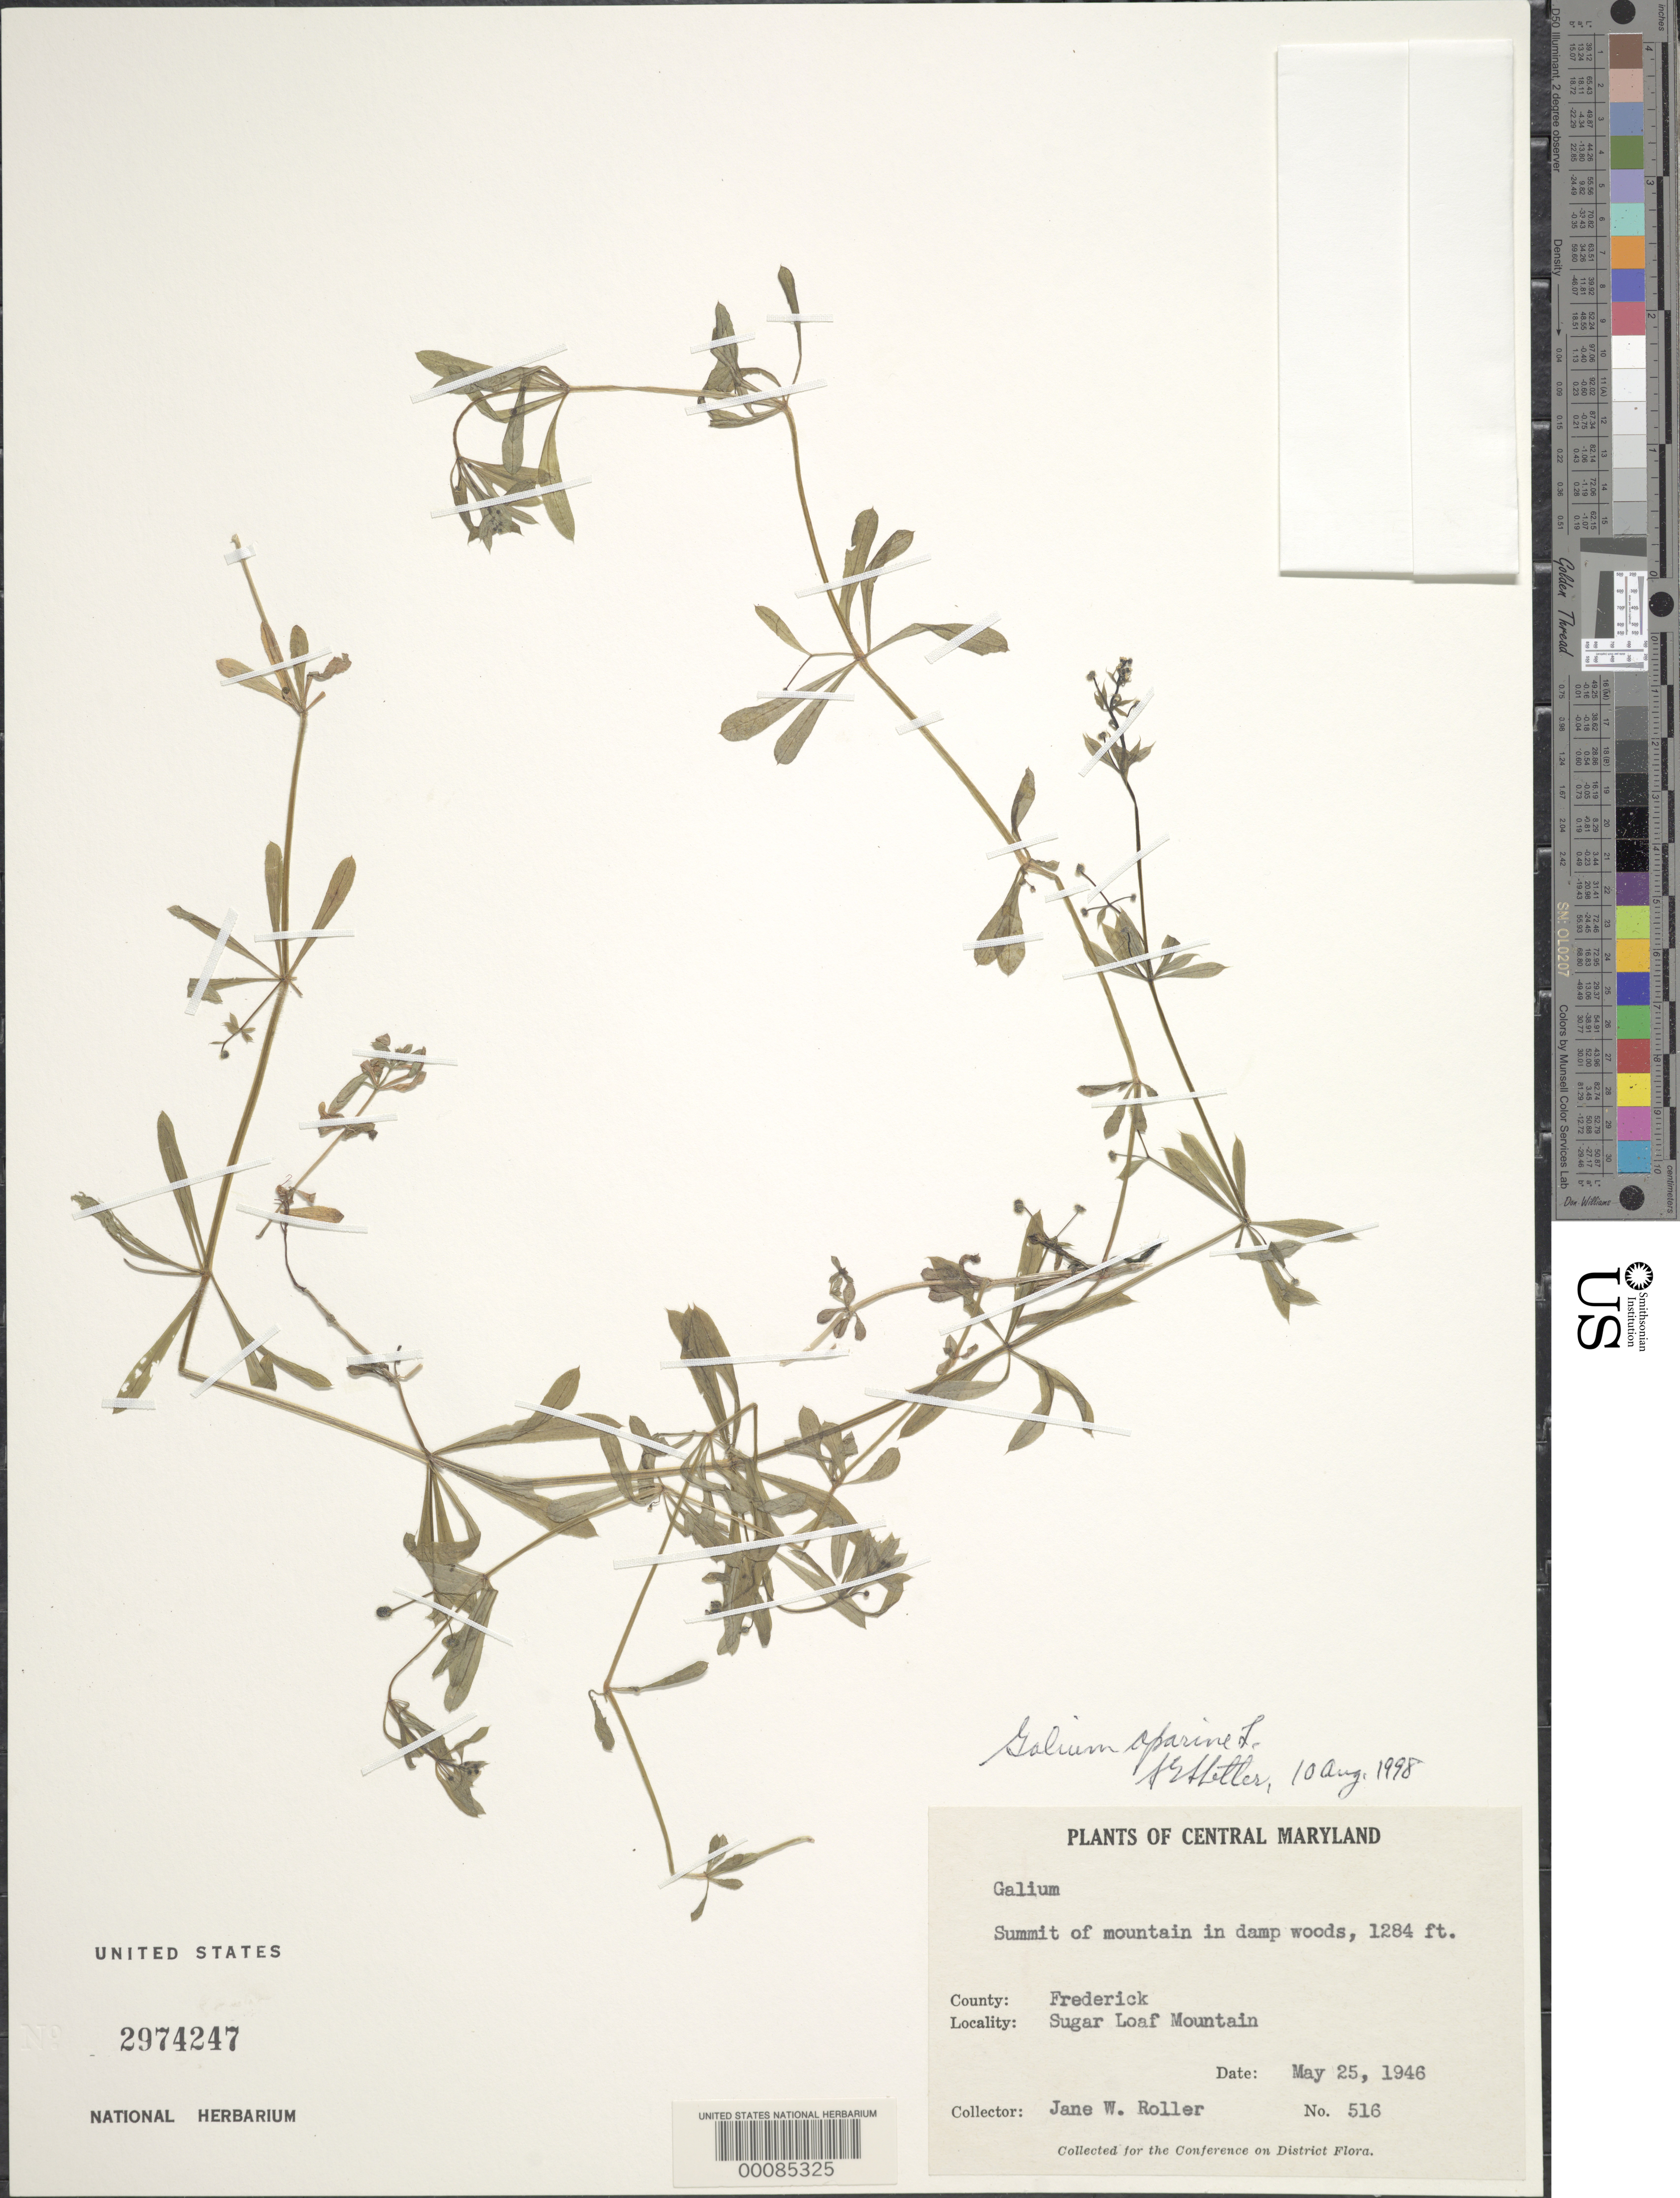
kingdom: Plantae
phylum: Tracheophyta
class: Magnoliopsida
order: Gentianales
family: Rubiaceae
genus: Galium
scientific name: Galium aparine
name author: L.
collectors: J. W. Miller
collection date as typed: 25 May 1946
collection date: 1946-05-25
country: United States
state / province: Maryland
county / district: Frederick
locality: Sugar Loaf Mt.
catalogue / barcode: US 2974247